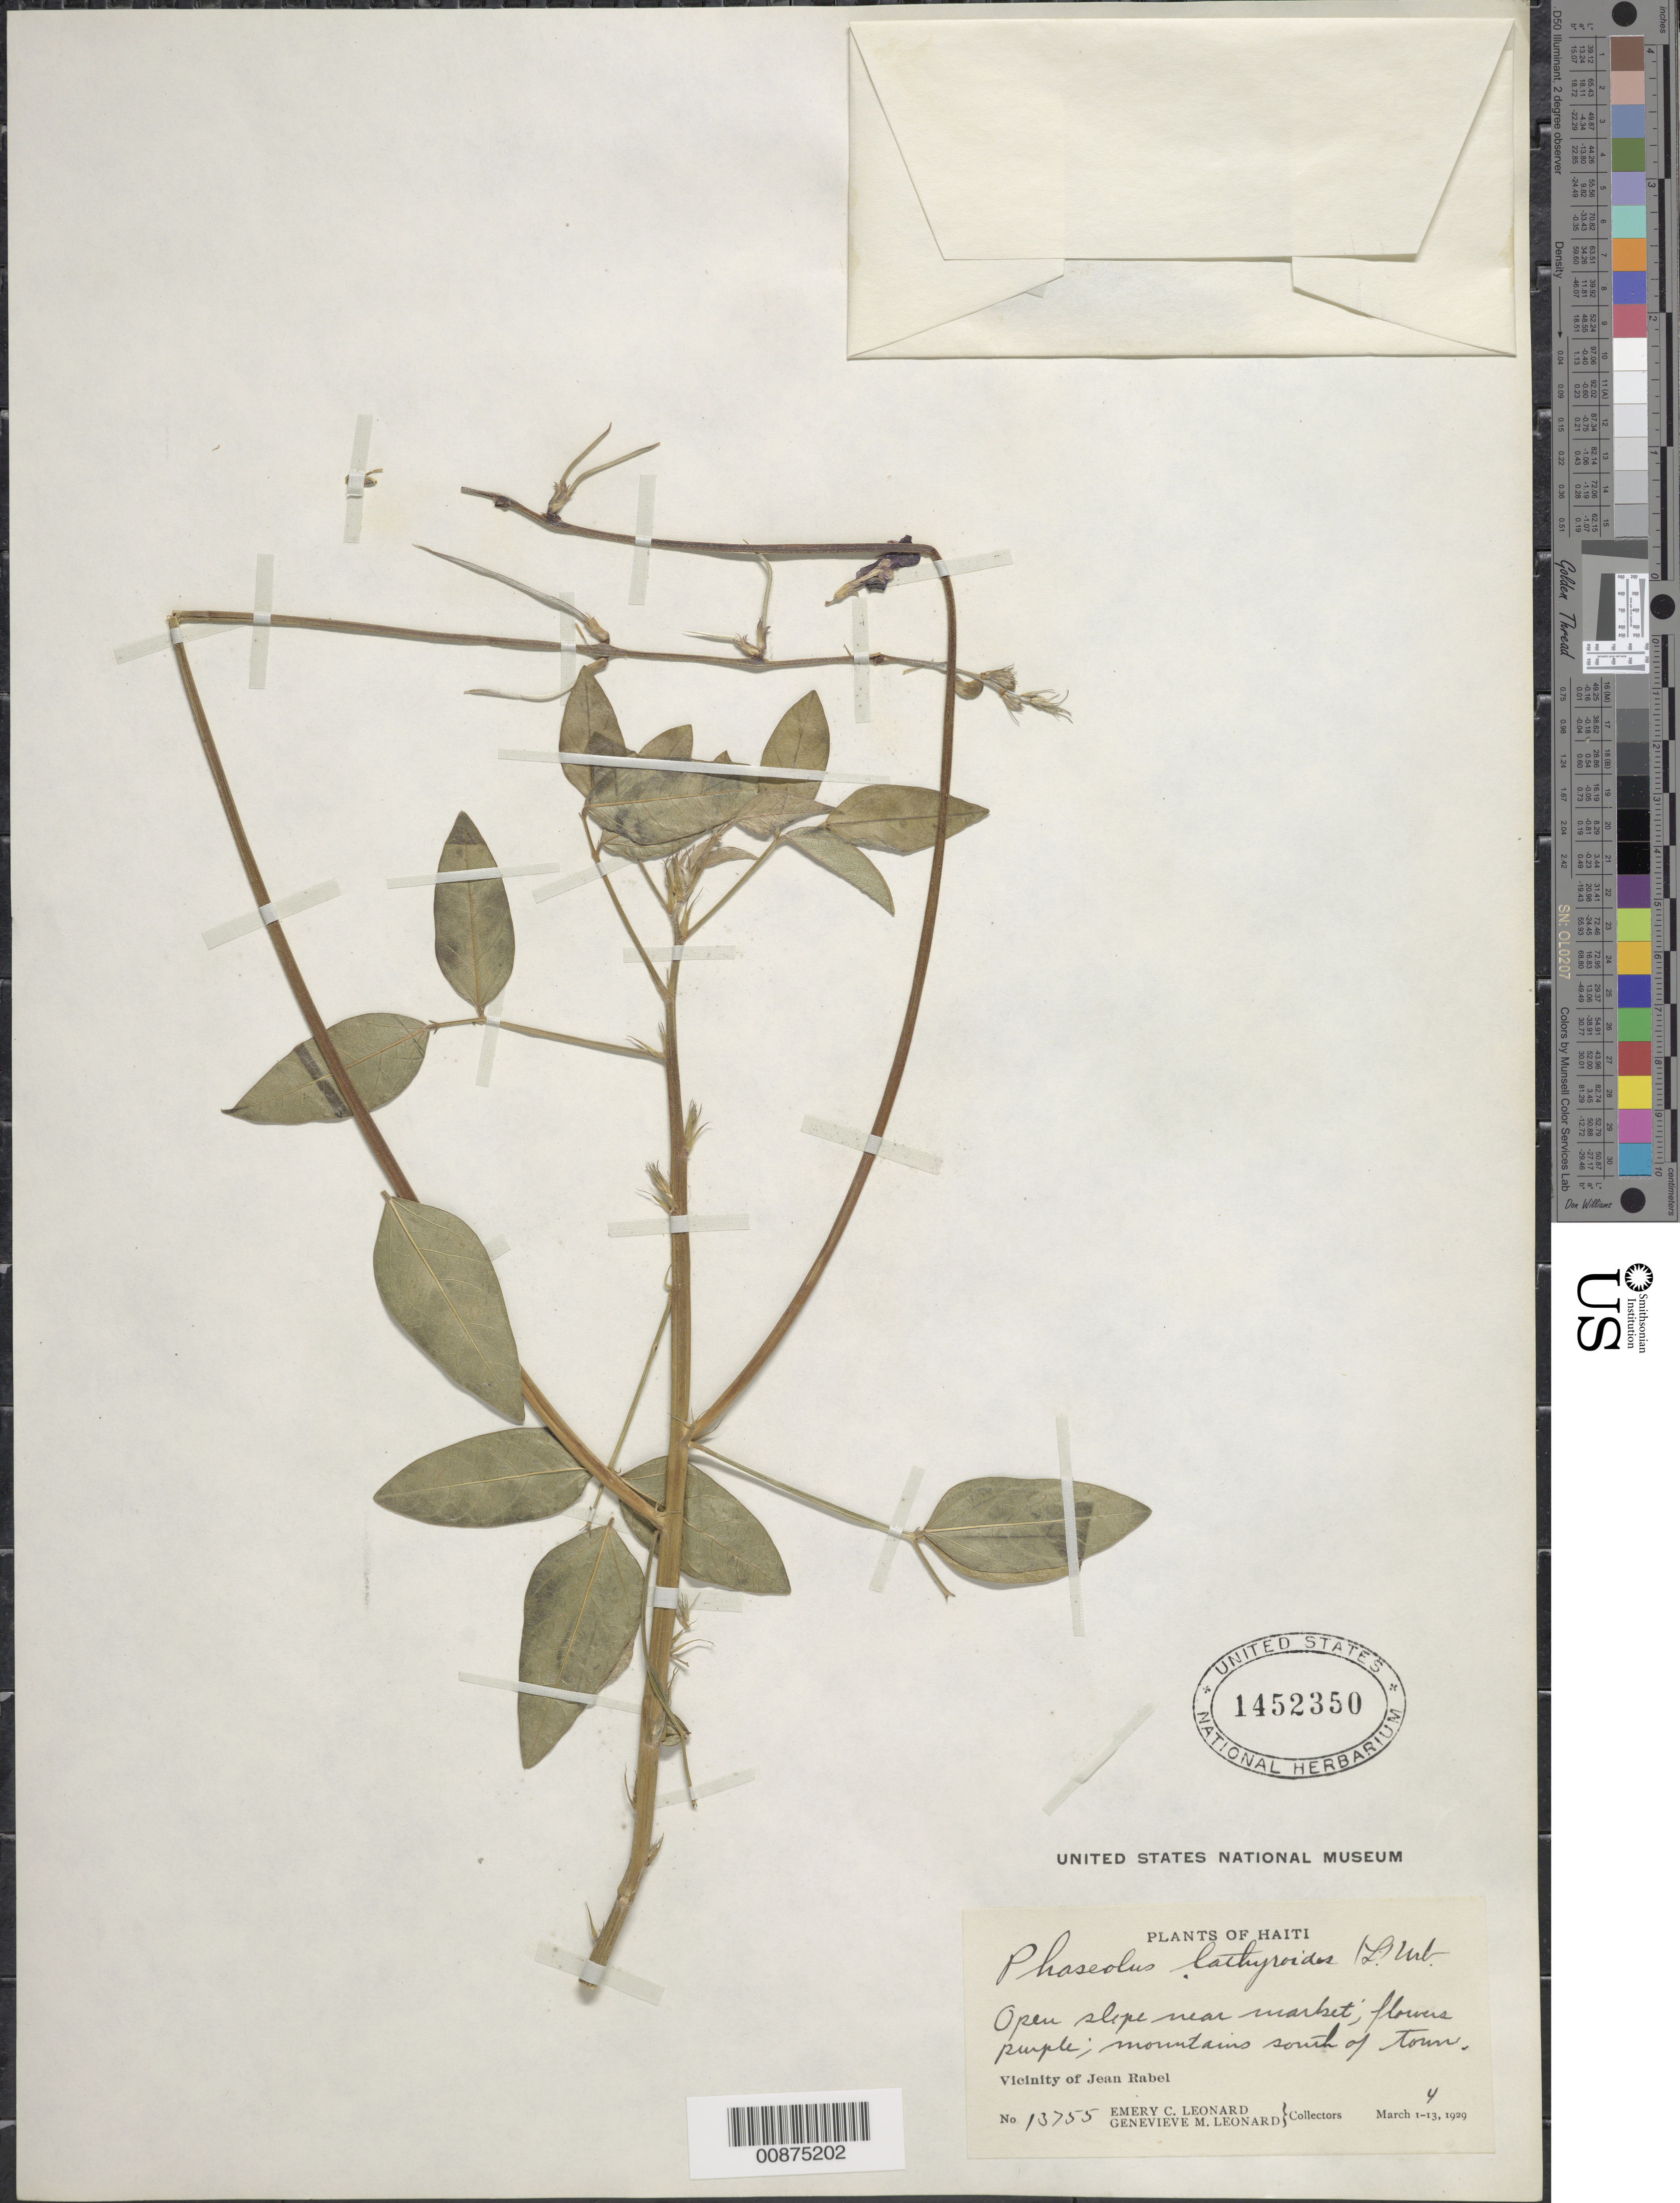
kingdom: Plantae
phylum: Tracheophyta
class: Magnoliopsida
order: Fabales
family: Fabaceae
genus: Macroptilium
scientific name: Macroptilium lathyroides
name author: (L.) Urb.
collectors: E. C. Leonard & G. M. Leonard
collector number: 13755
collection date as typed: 04 Mar 1929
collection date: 1929-03-04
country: Haiti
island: Hispaniola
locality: Vicinity of Jean Rabel. Mountains south of town. Slope near market.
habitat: Open slope.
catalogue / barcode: US 1452350